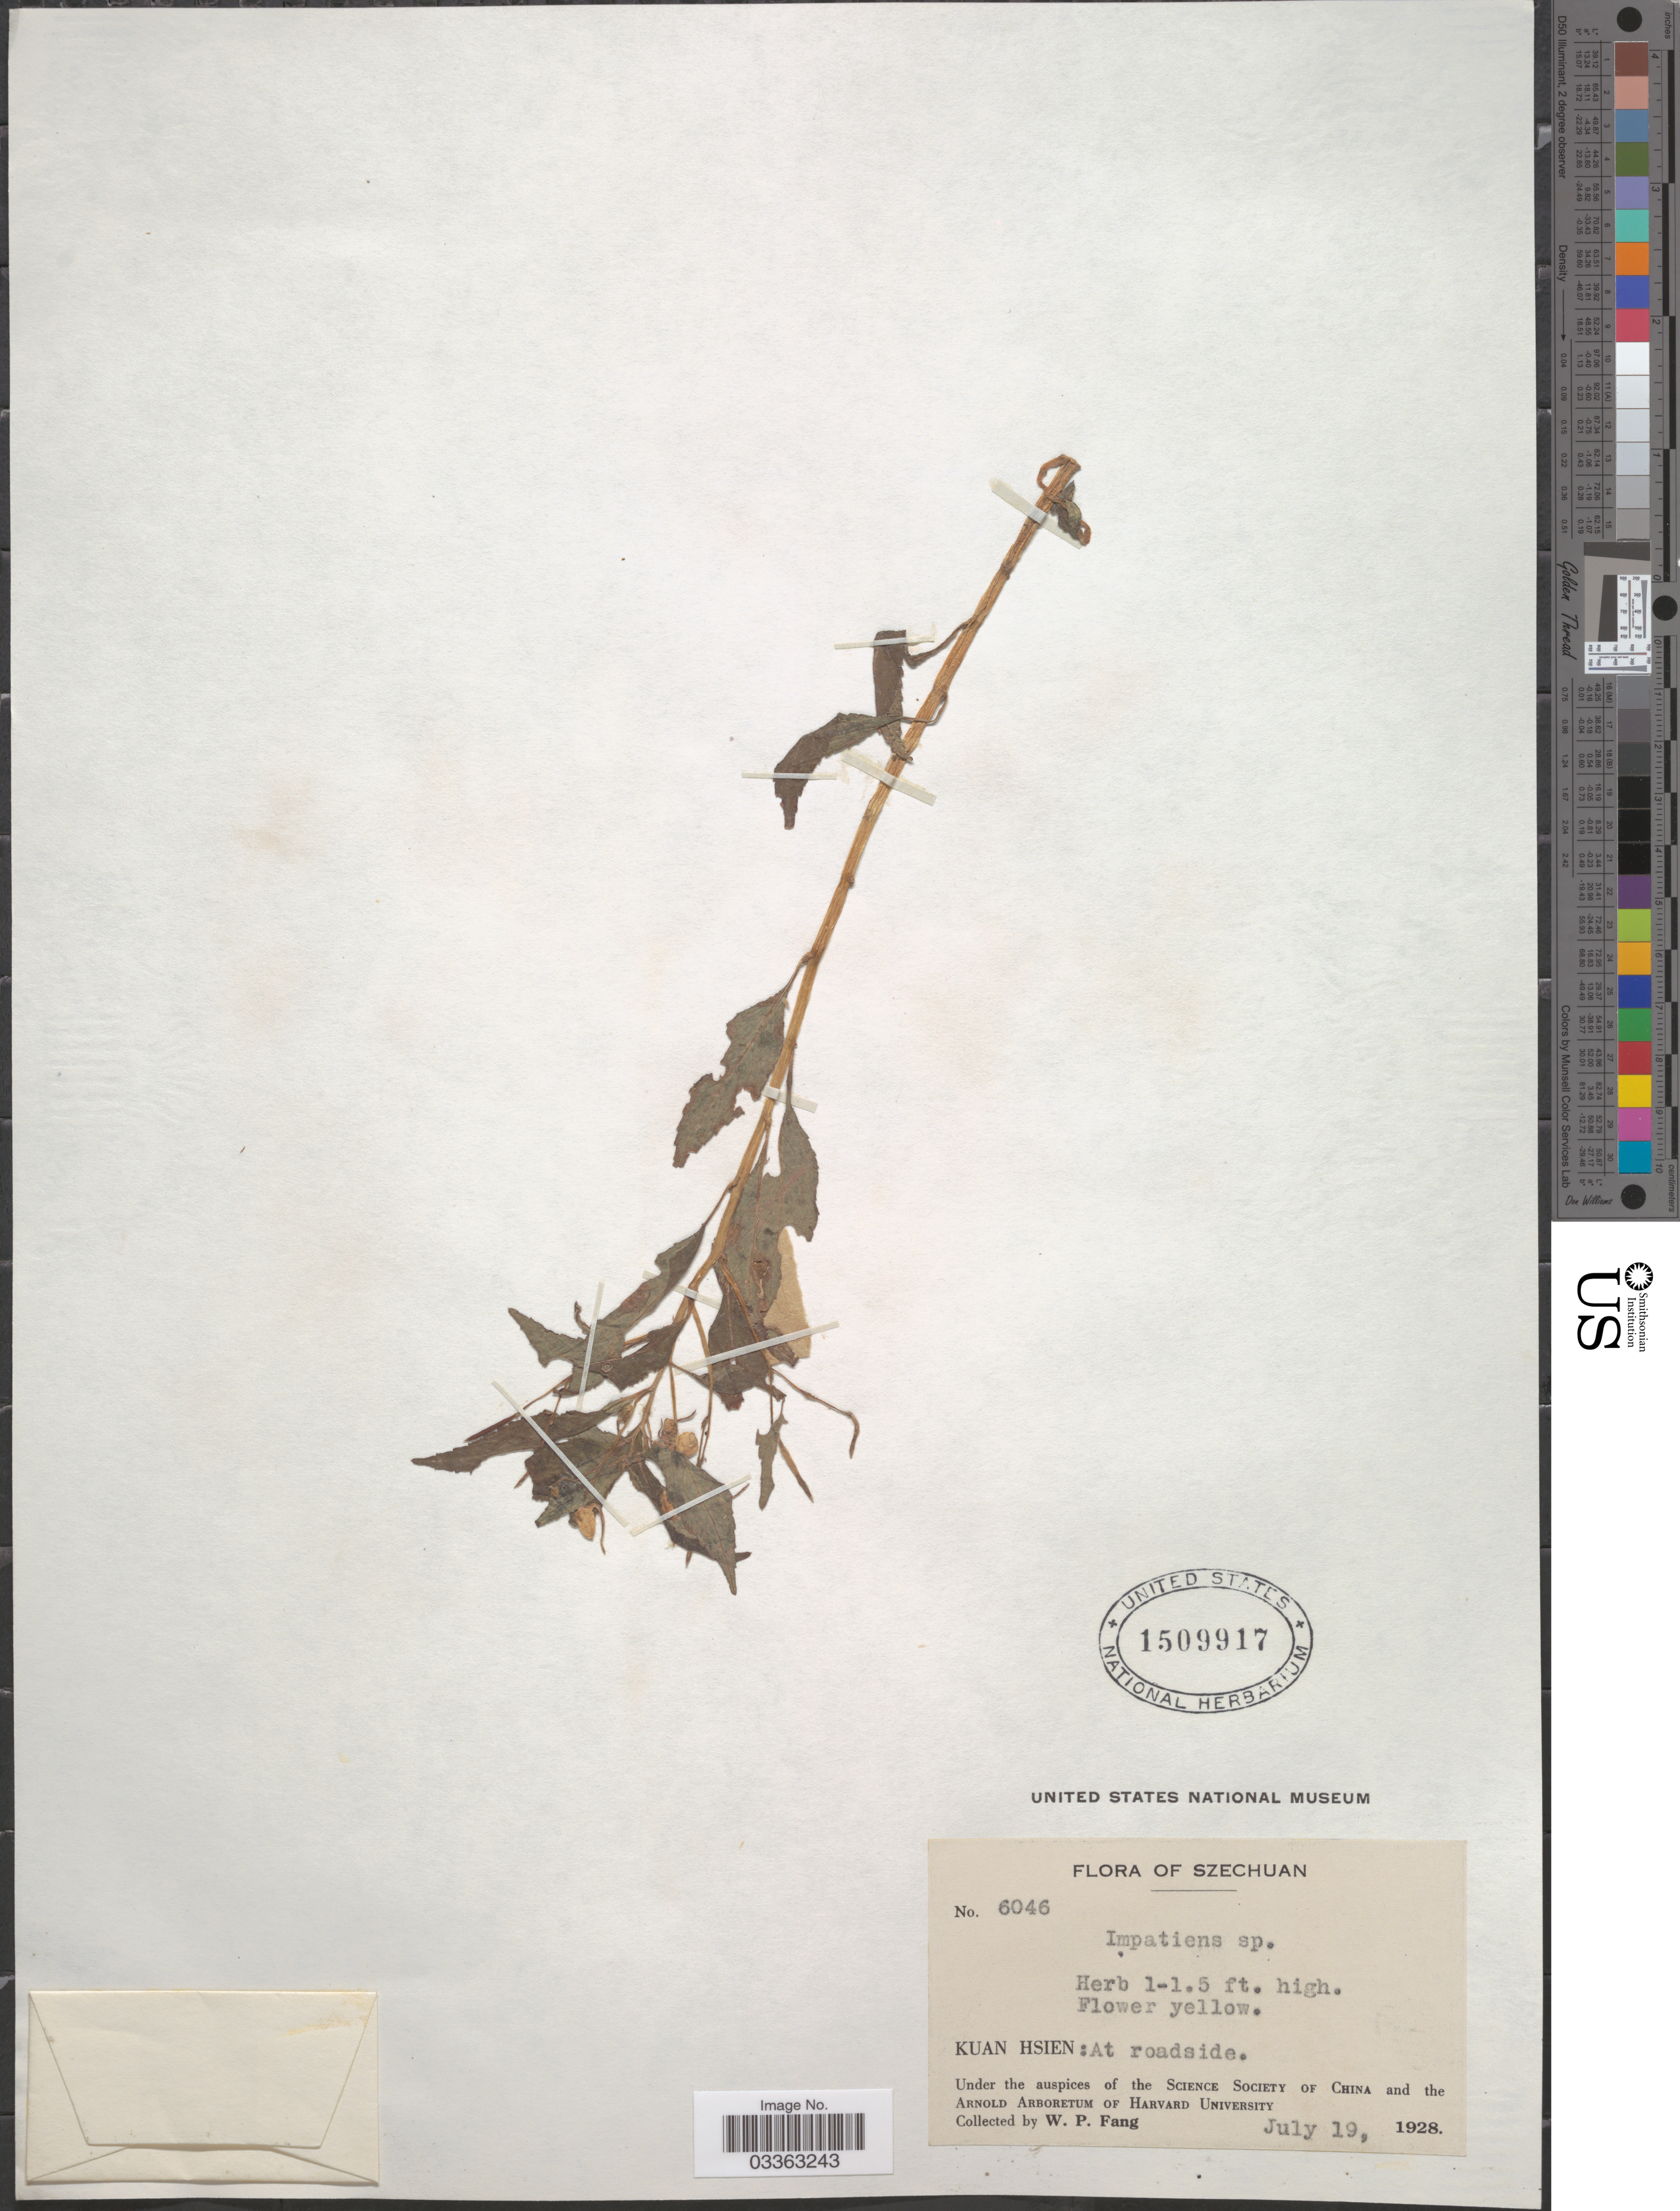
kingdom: Plantae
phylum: Tracheophyta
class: Magnoliopsida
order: Ericales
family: Balsaminaceae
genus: Impatiens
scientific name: Impatiens sp.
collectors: W. P. Fang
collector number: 6046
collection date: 1928-07-19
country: China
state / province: Sichuan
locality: Szechuan. Kuan Hsien.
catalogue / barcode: US 1509917